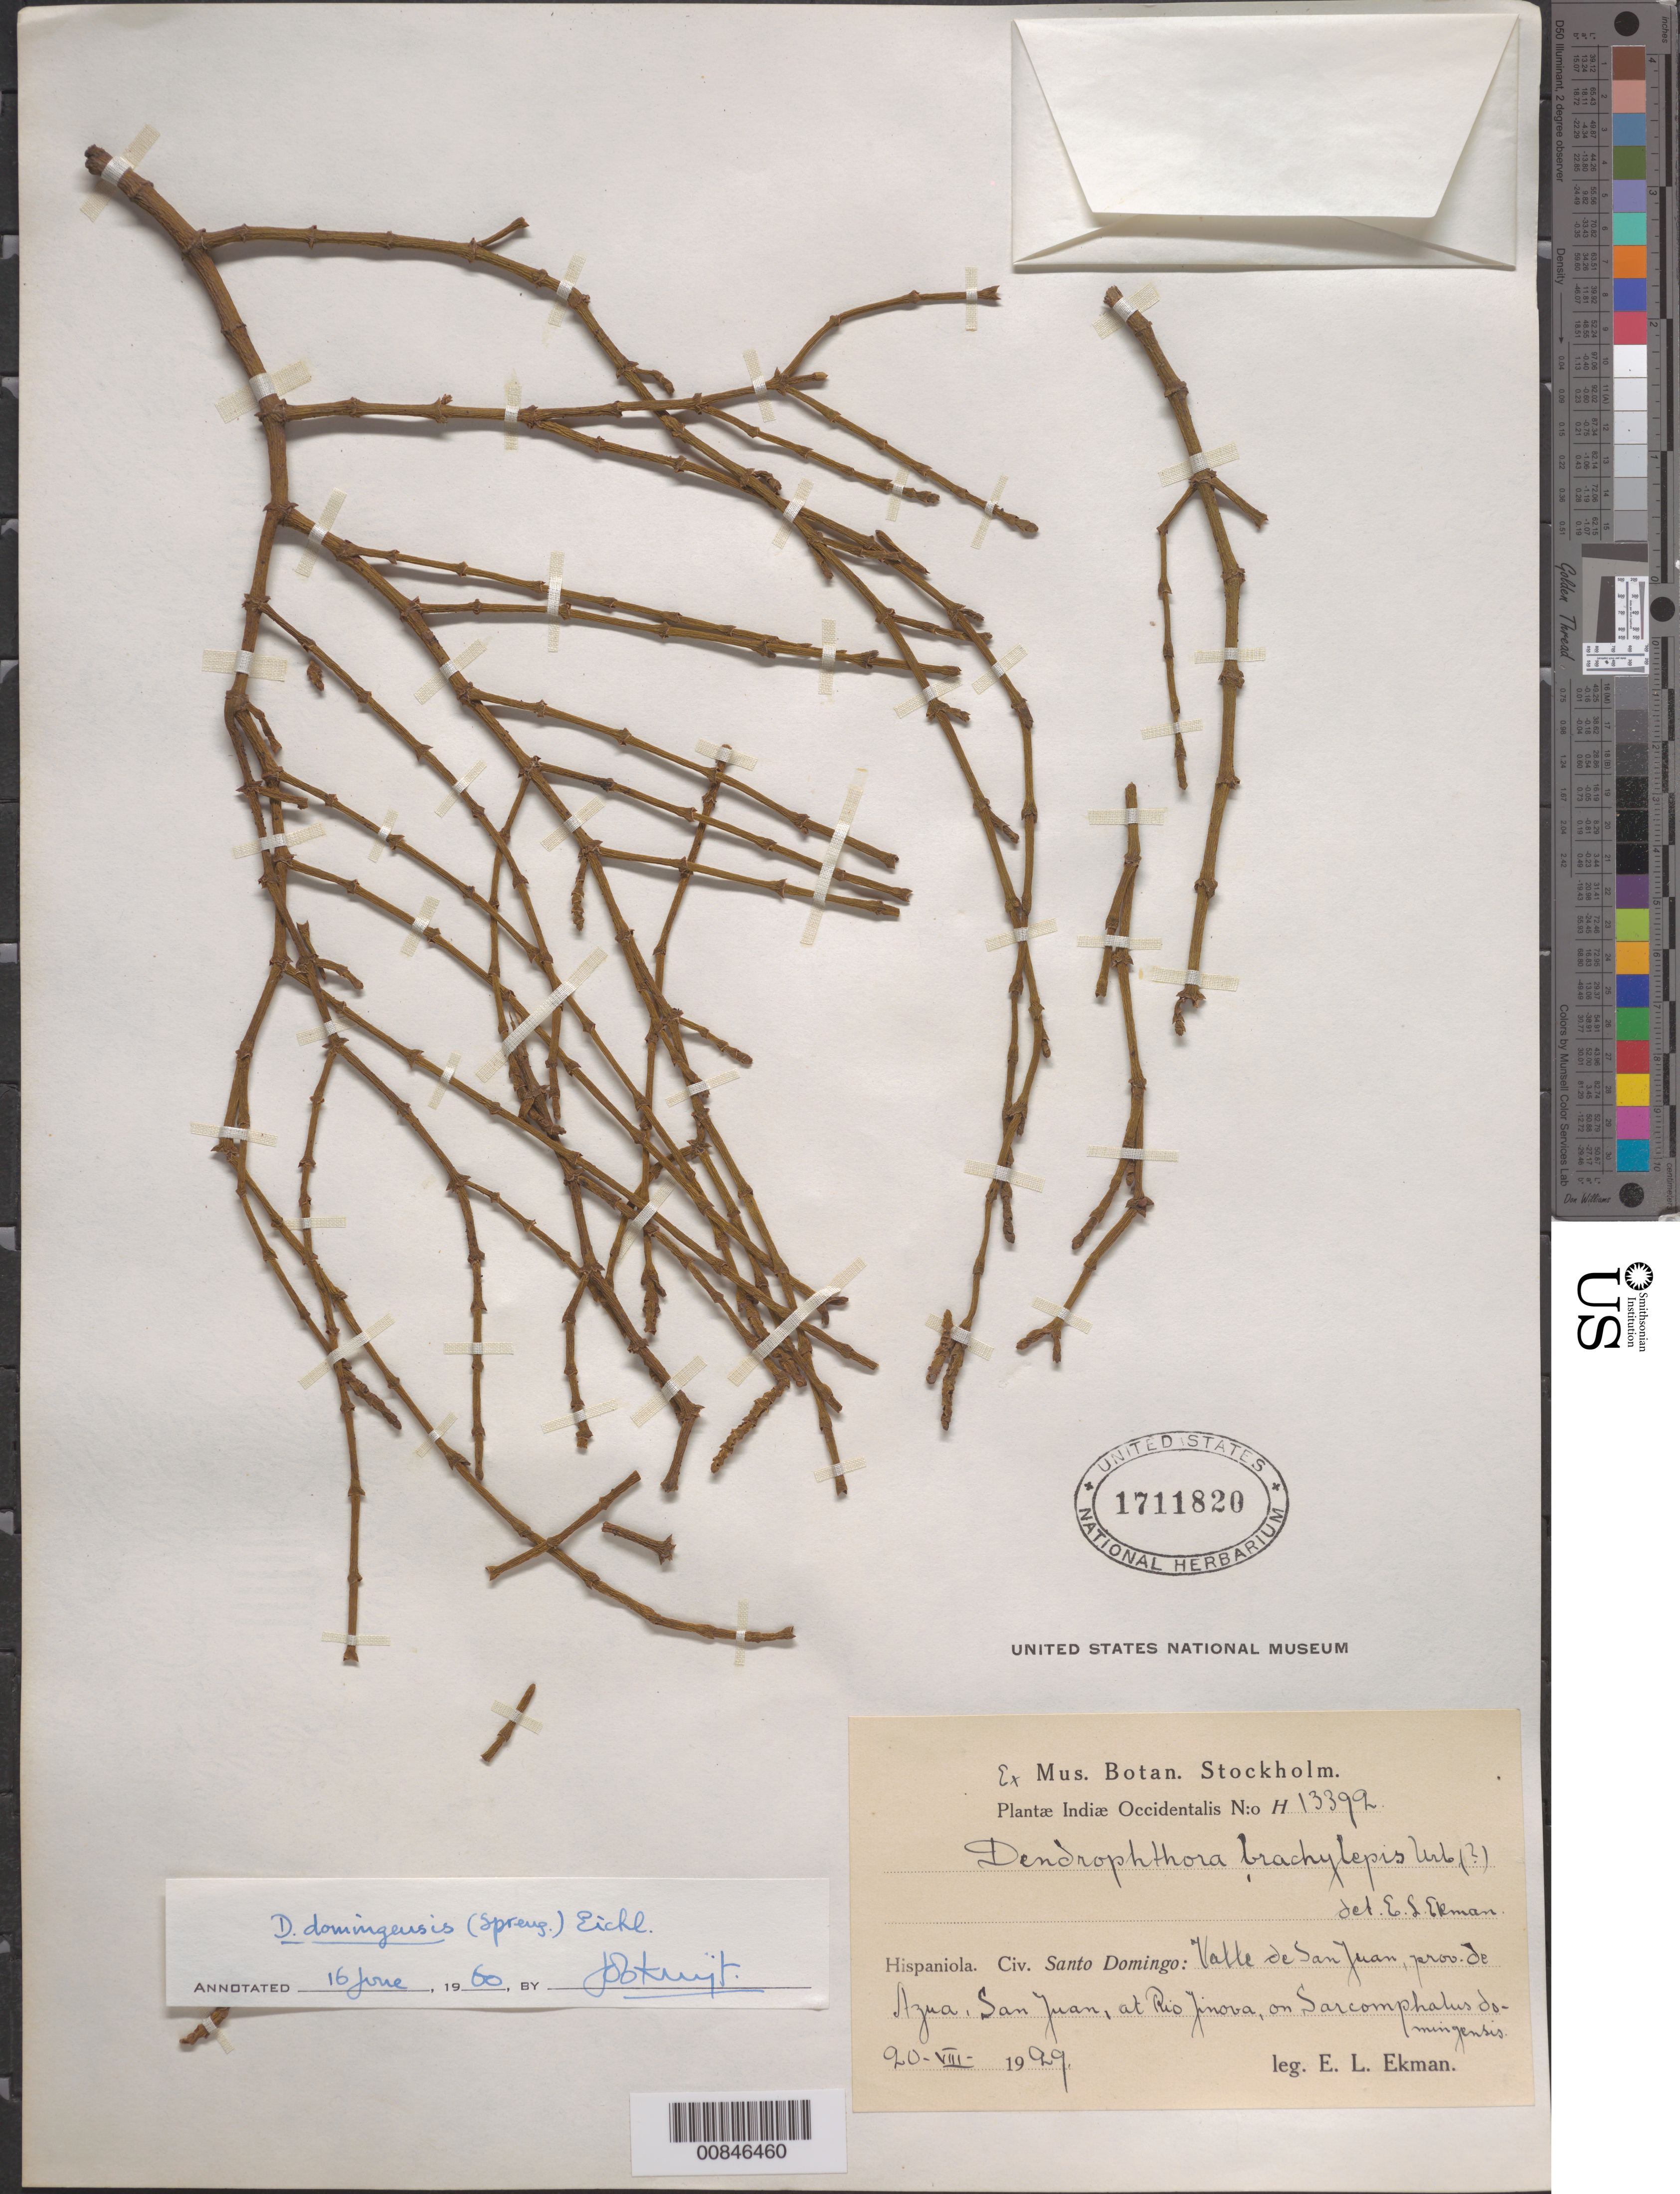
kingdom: Plantae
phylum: Tracheophyta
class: Magnoliopsida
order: Santalales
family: Viscaceae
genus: Dendrophthora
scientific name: Dendrophthora domingensis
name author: (Spreng.) Eichler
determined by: Kuijt, Job, (CANADA)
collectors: E. L. Ekman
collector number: H 13392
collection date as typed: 20 Aug 1929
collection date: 1929-08-20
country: Dominican Republic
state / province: Azua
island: Hispaniola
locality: Valle de San Juan, San Juan, at Río Jinova.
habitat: On Sarcomphalus domingensis.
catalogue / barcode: US 1711820